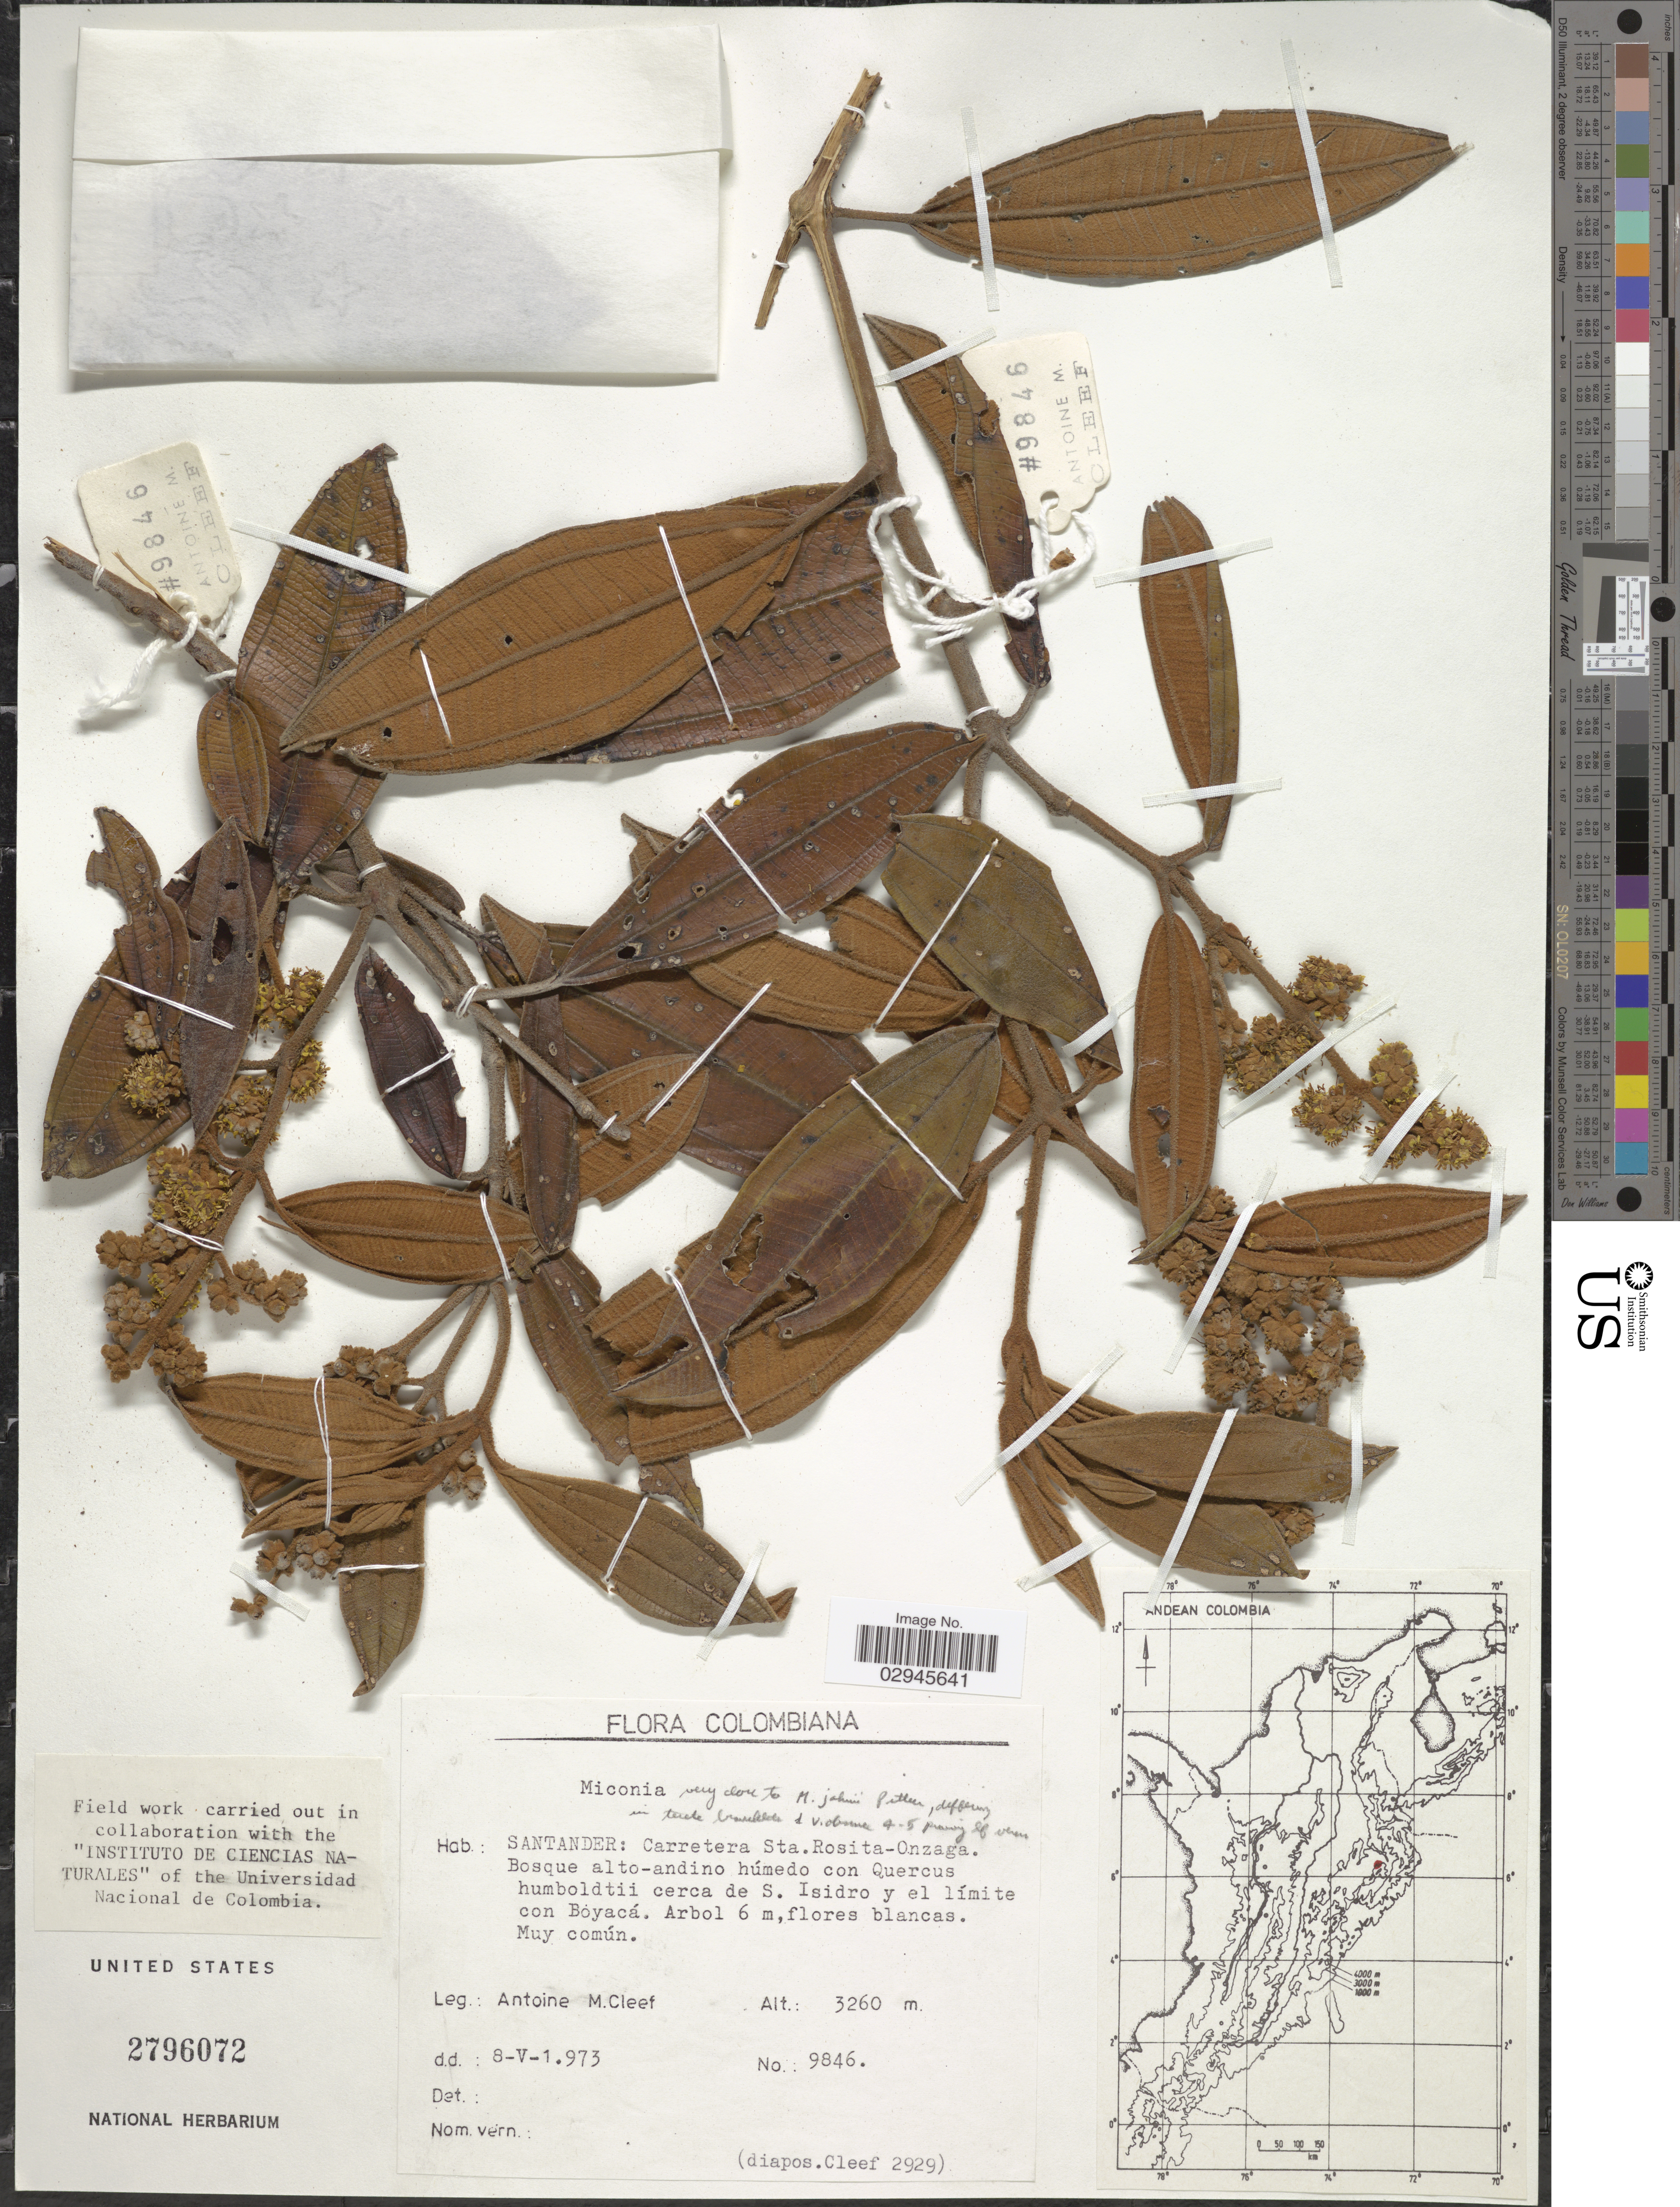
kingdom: Plantae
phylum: Tracheophyta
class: Magnoliopsida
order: Myrtales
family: Melastomataceae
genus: Miconia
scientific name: Miconia sp.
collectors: A. M. Cleef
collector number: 9846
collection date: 1973-05-08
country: Colombia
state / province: Santander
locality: Carretera Sta. Rosita-Onzaga. Cerca de S. Isidro y el límite con Boyacá.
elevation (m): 3260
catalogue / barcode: US 2796072